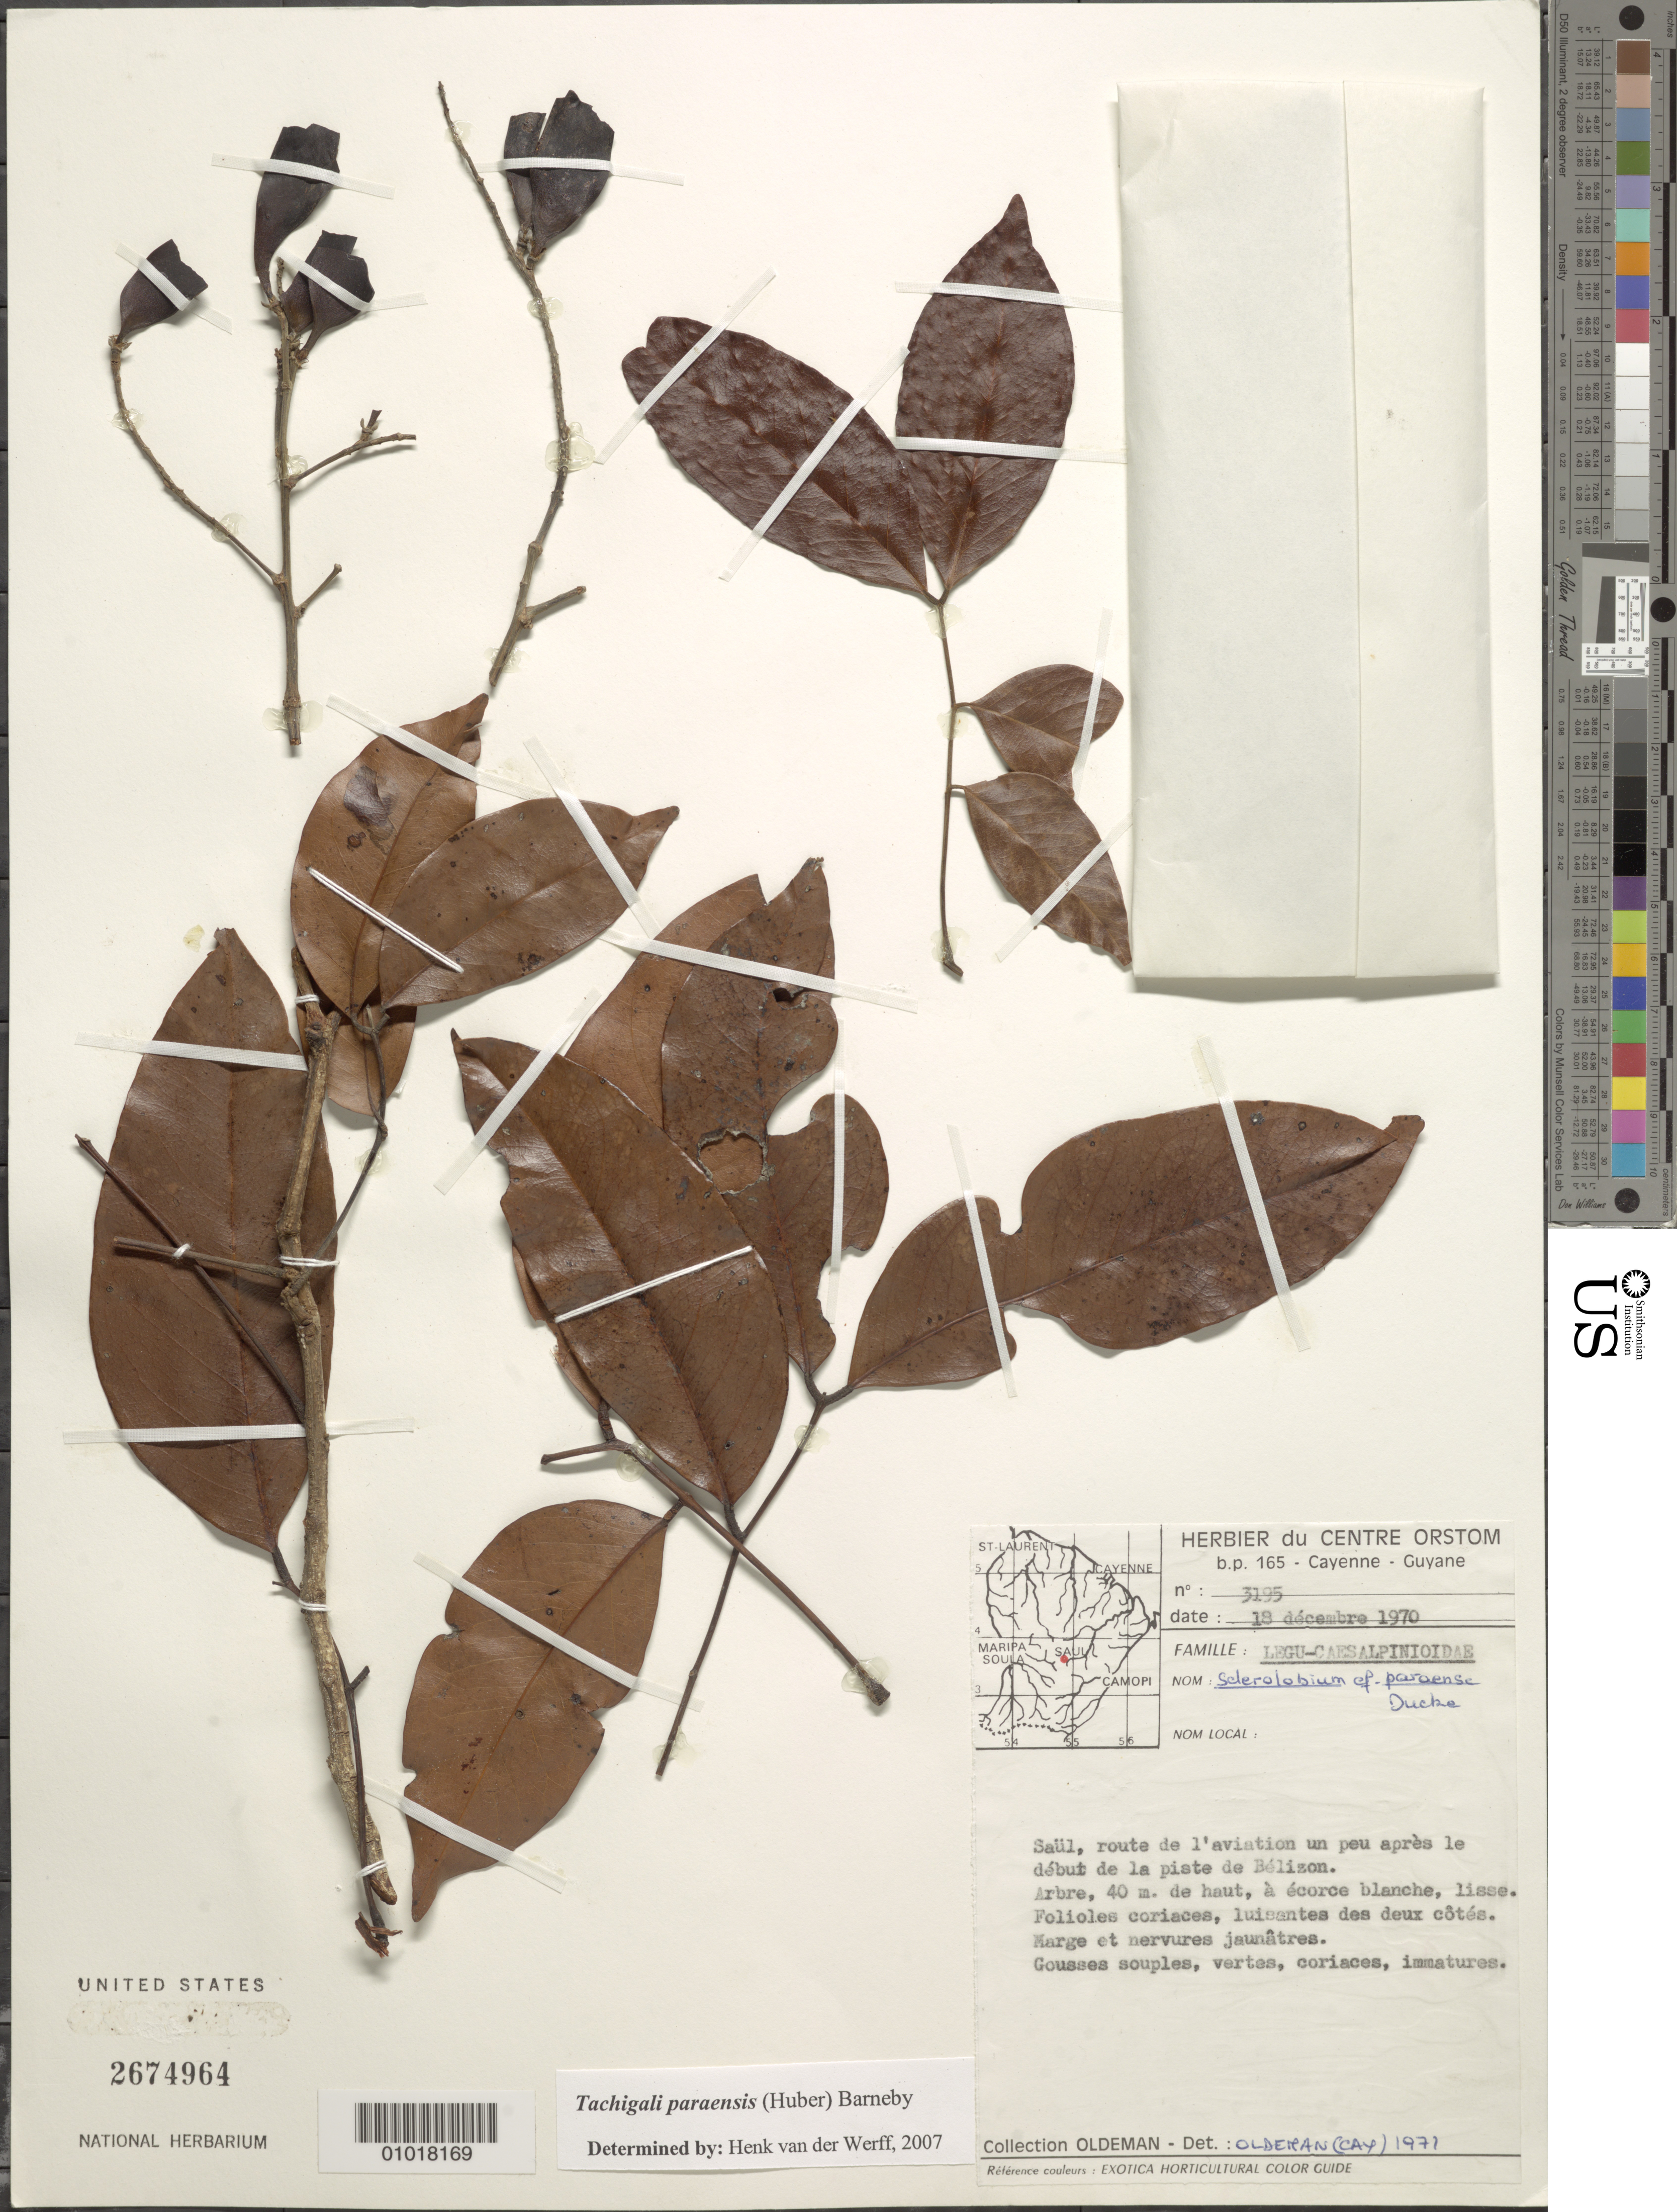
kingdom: Plantae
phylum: Tracheophyta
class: Magnoliopsida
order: Fabales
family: Fabaceae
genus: Tachigali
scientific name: Tachigali paraensis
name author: (Huber) Barneby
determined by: van der Werff, H., (MO), Missouri Botanical Garden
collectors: R. Oldeman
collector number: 3195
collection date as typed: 18-Dec-70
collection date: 1970-12-18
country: French Guiana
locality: Saül, route de l'aviation un peu apres le debut de la piste de Bélizon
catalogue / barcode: US 2674964